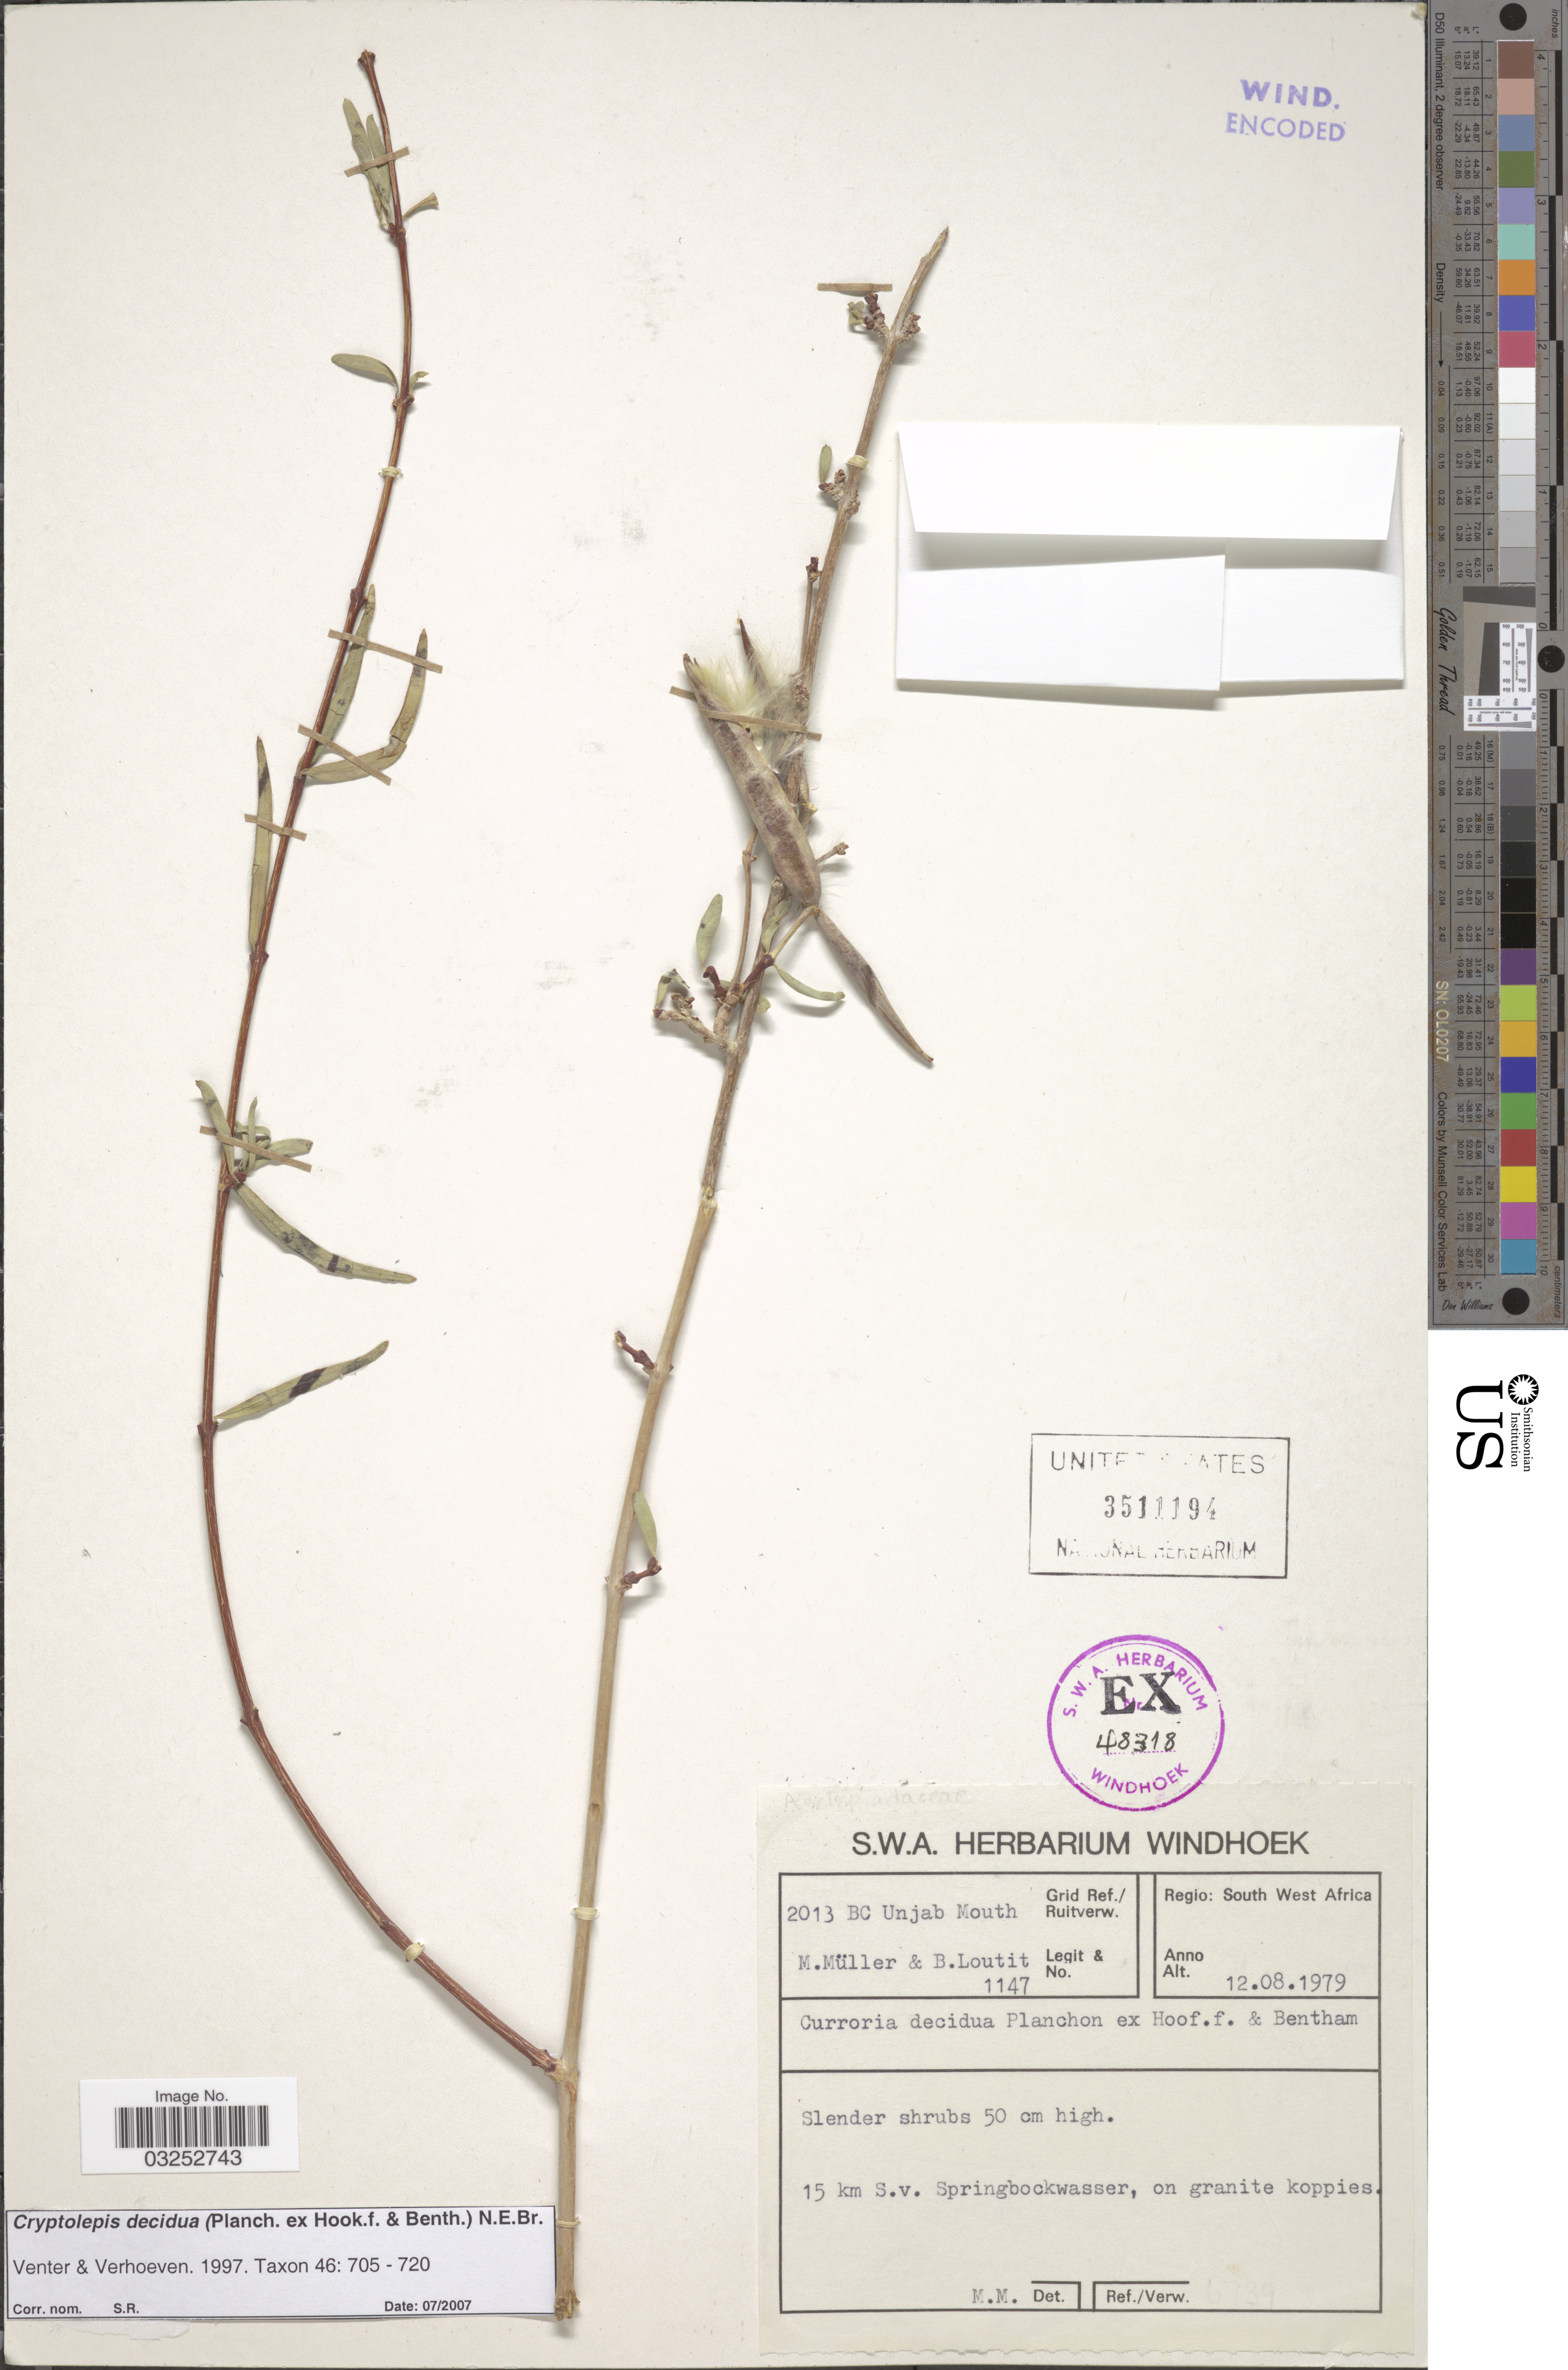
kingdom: Plantae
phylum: Tracheophyta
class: Magnoliopsida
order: Gentianales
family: Apocynaceae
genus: Cryptolepis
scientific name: Cryptolepis decidua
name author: (Planch. ex Benth.) N.E. Br.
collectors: M. Müller & B. Loutit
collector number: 1147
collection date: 1979-08-12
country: Namibia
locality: Regio: South West Africa, Grid Ref./Ruitverw. 2013 BC Unjab Mouth, 15 km S.v. Springbockwasser, on granite koppies.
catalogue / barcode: US 3511194